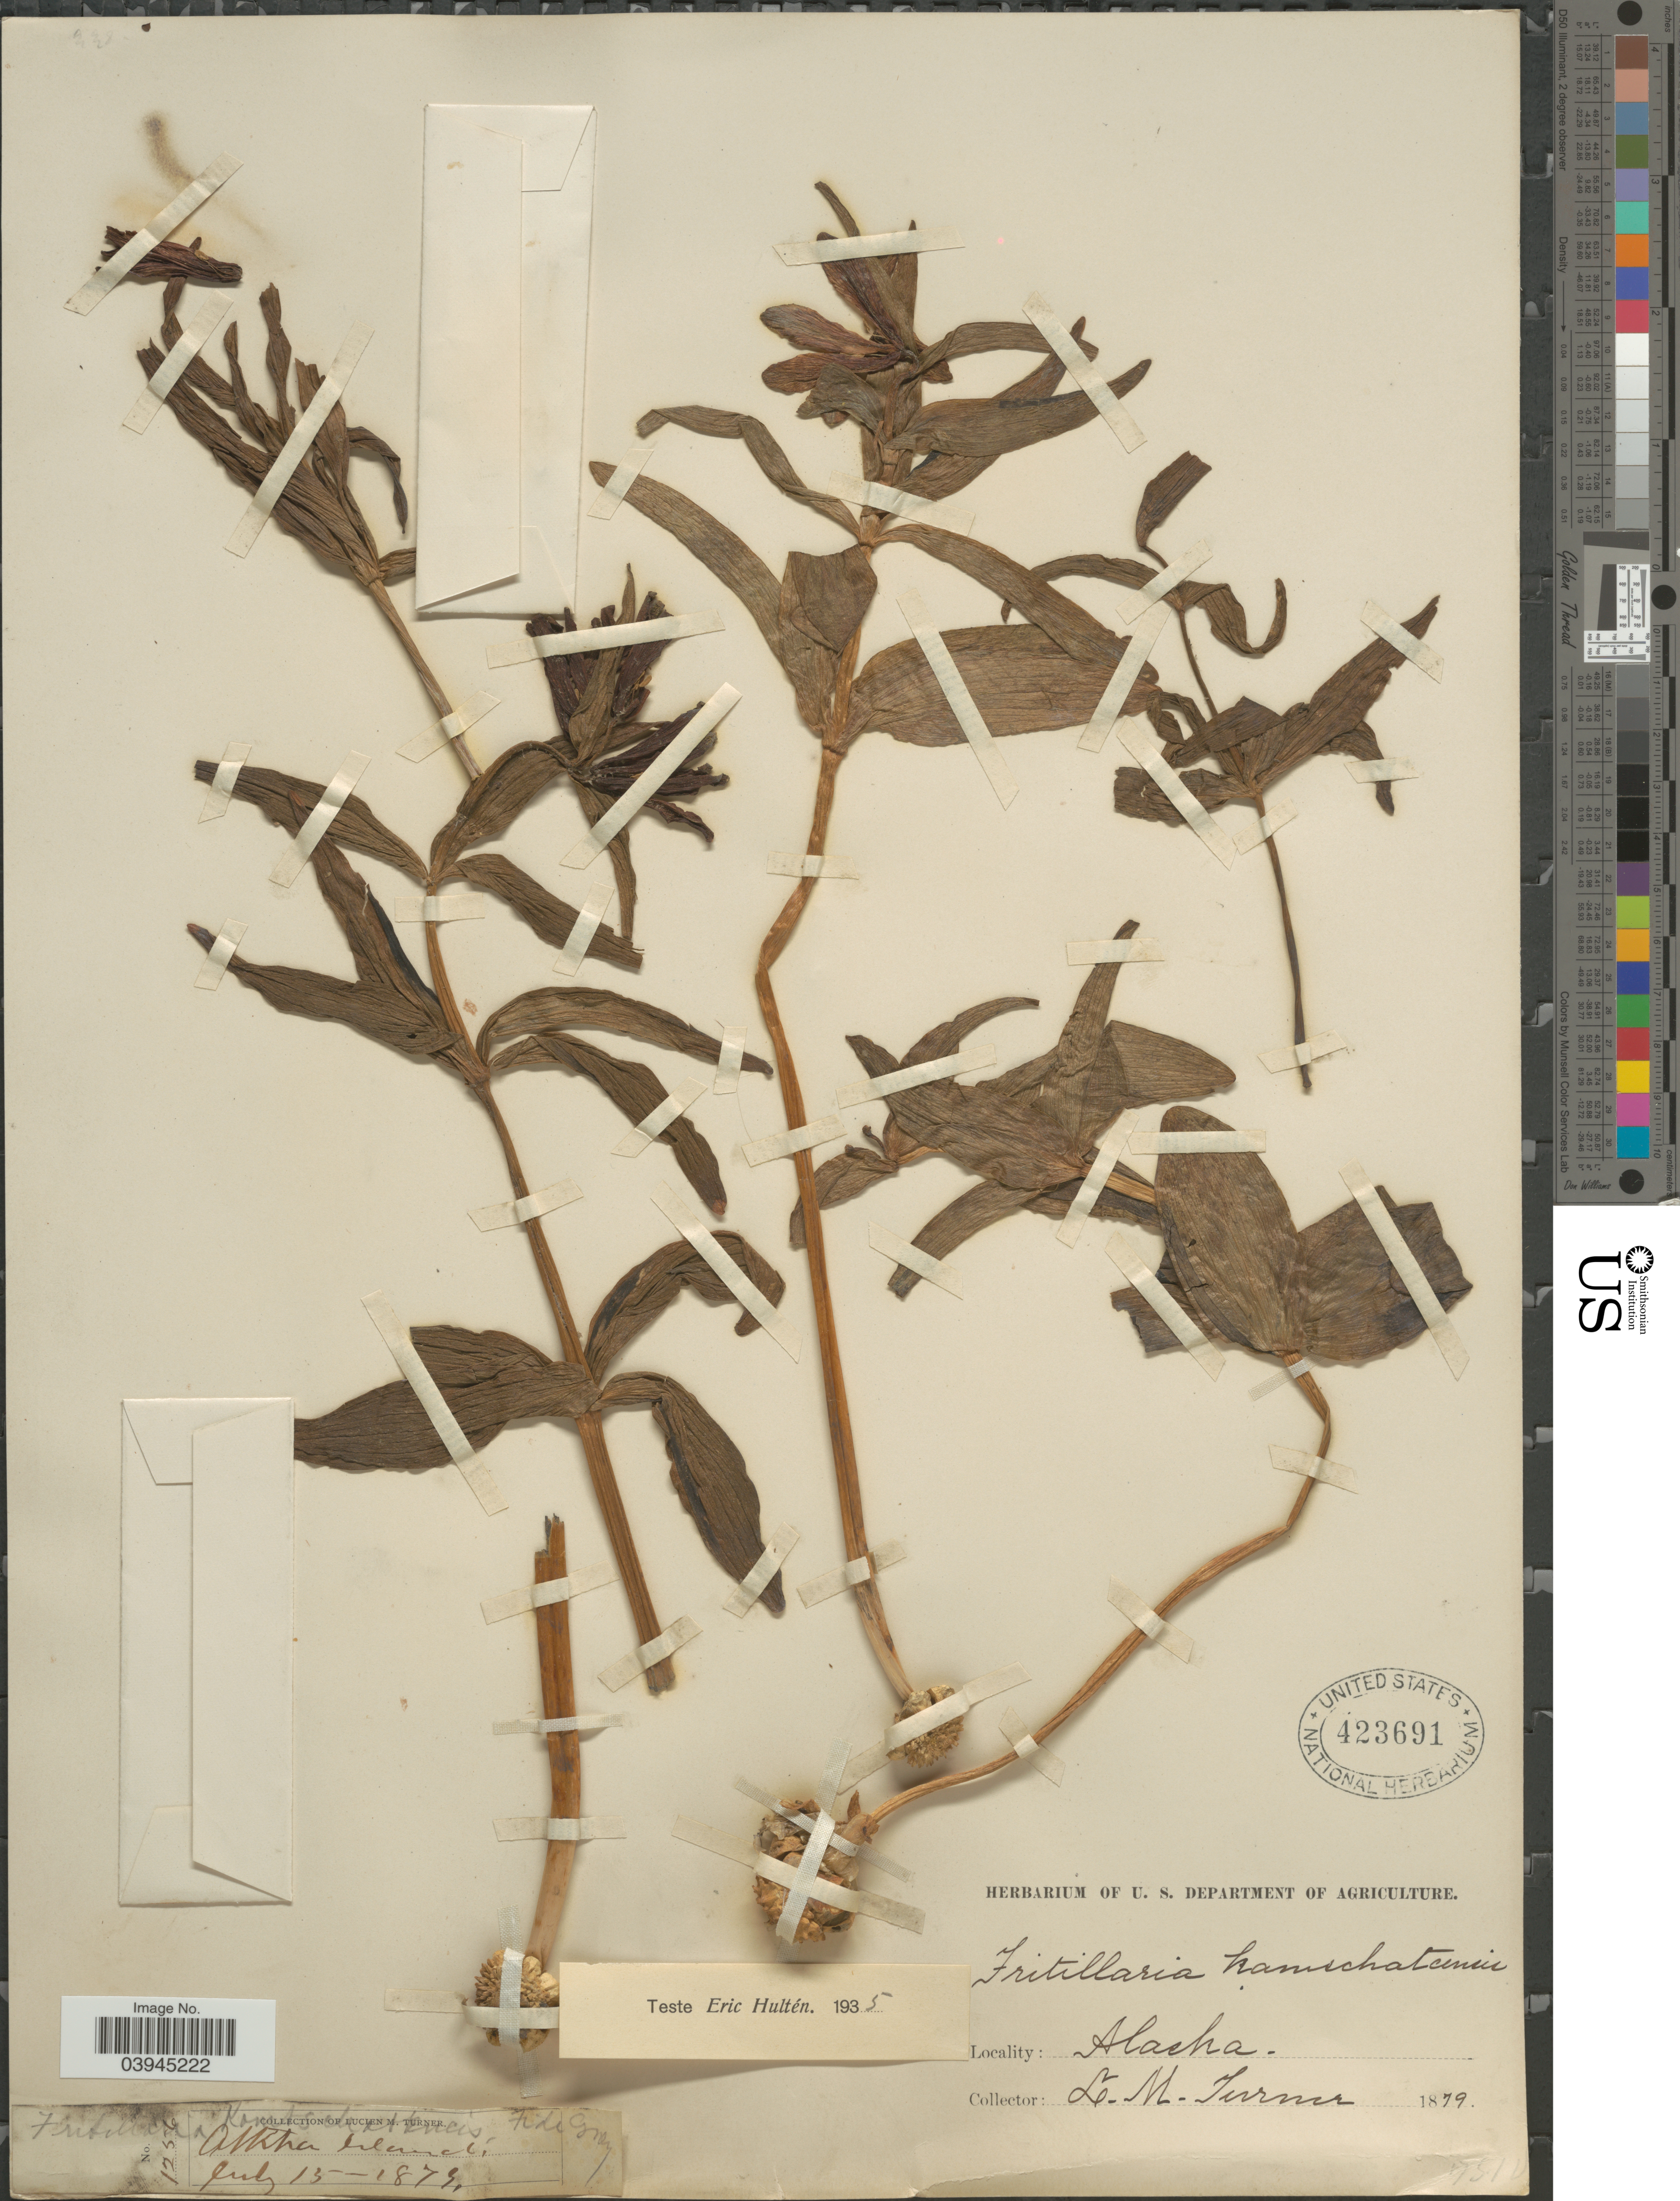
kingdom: Plantae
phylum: Tracheophyta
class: Liliopsida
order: Liliales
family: Liliaceae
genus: Fritillaria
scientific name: Fritillaria camschatcensis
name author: (L.) Ker Gawl.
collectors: L. M. Turner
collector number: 1256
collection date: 1879-07-13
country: United States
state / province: Alaska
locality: Atkha Island.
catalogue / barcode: US 423691